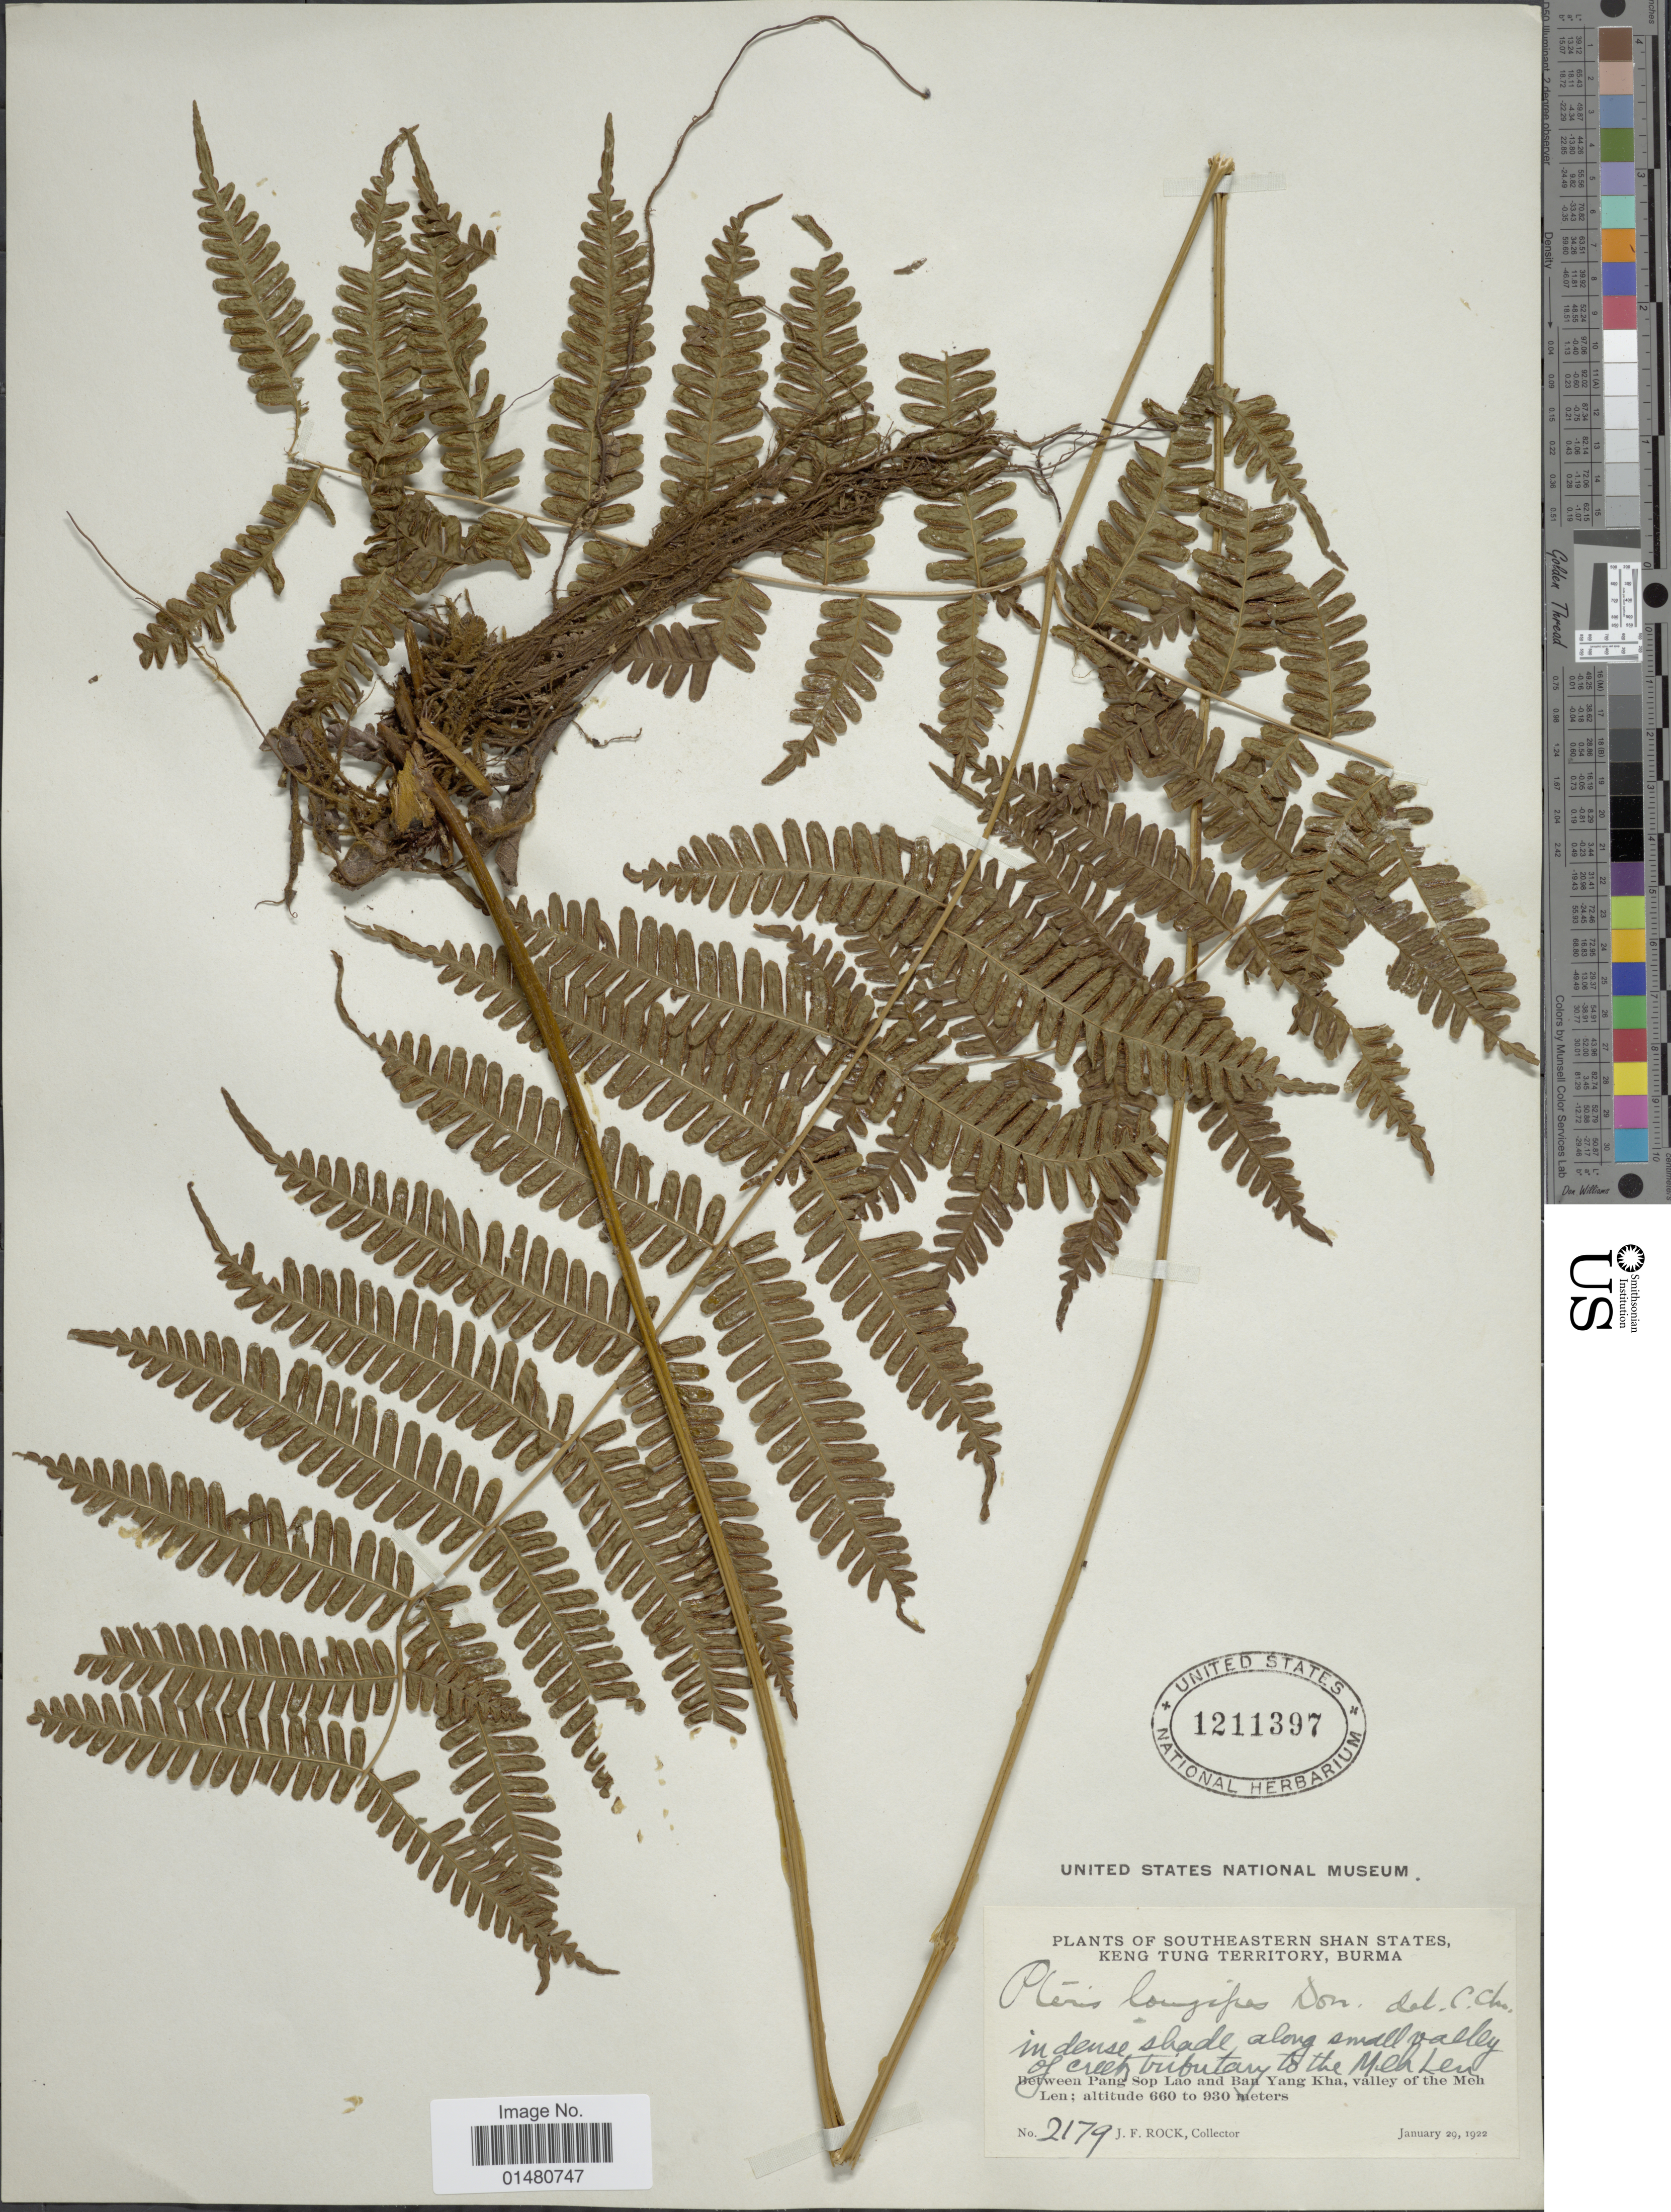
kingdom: Plantae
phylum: Tracheophyta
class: Polypodiopsida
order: Polypodiales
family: Pteridaceae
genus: Pteris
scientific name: Pteris longipes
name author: D. Don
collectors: J. Rock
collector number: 2179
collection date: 1922-01-29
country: Myanmar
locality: Southeastern Shan States, Keng Tung Territory, Burma, Between Pang Sop Lao and Ban Yang Kha, valley of the Meh Len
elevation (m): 660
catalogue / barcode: US 1211397